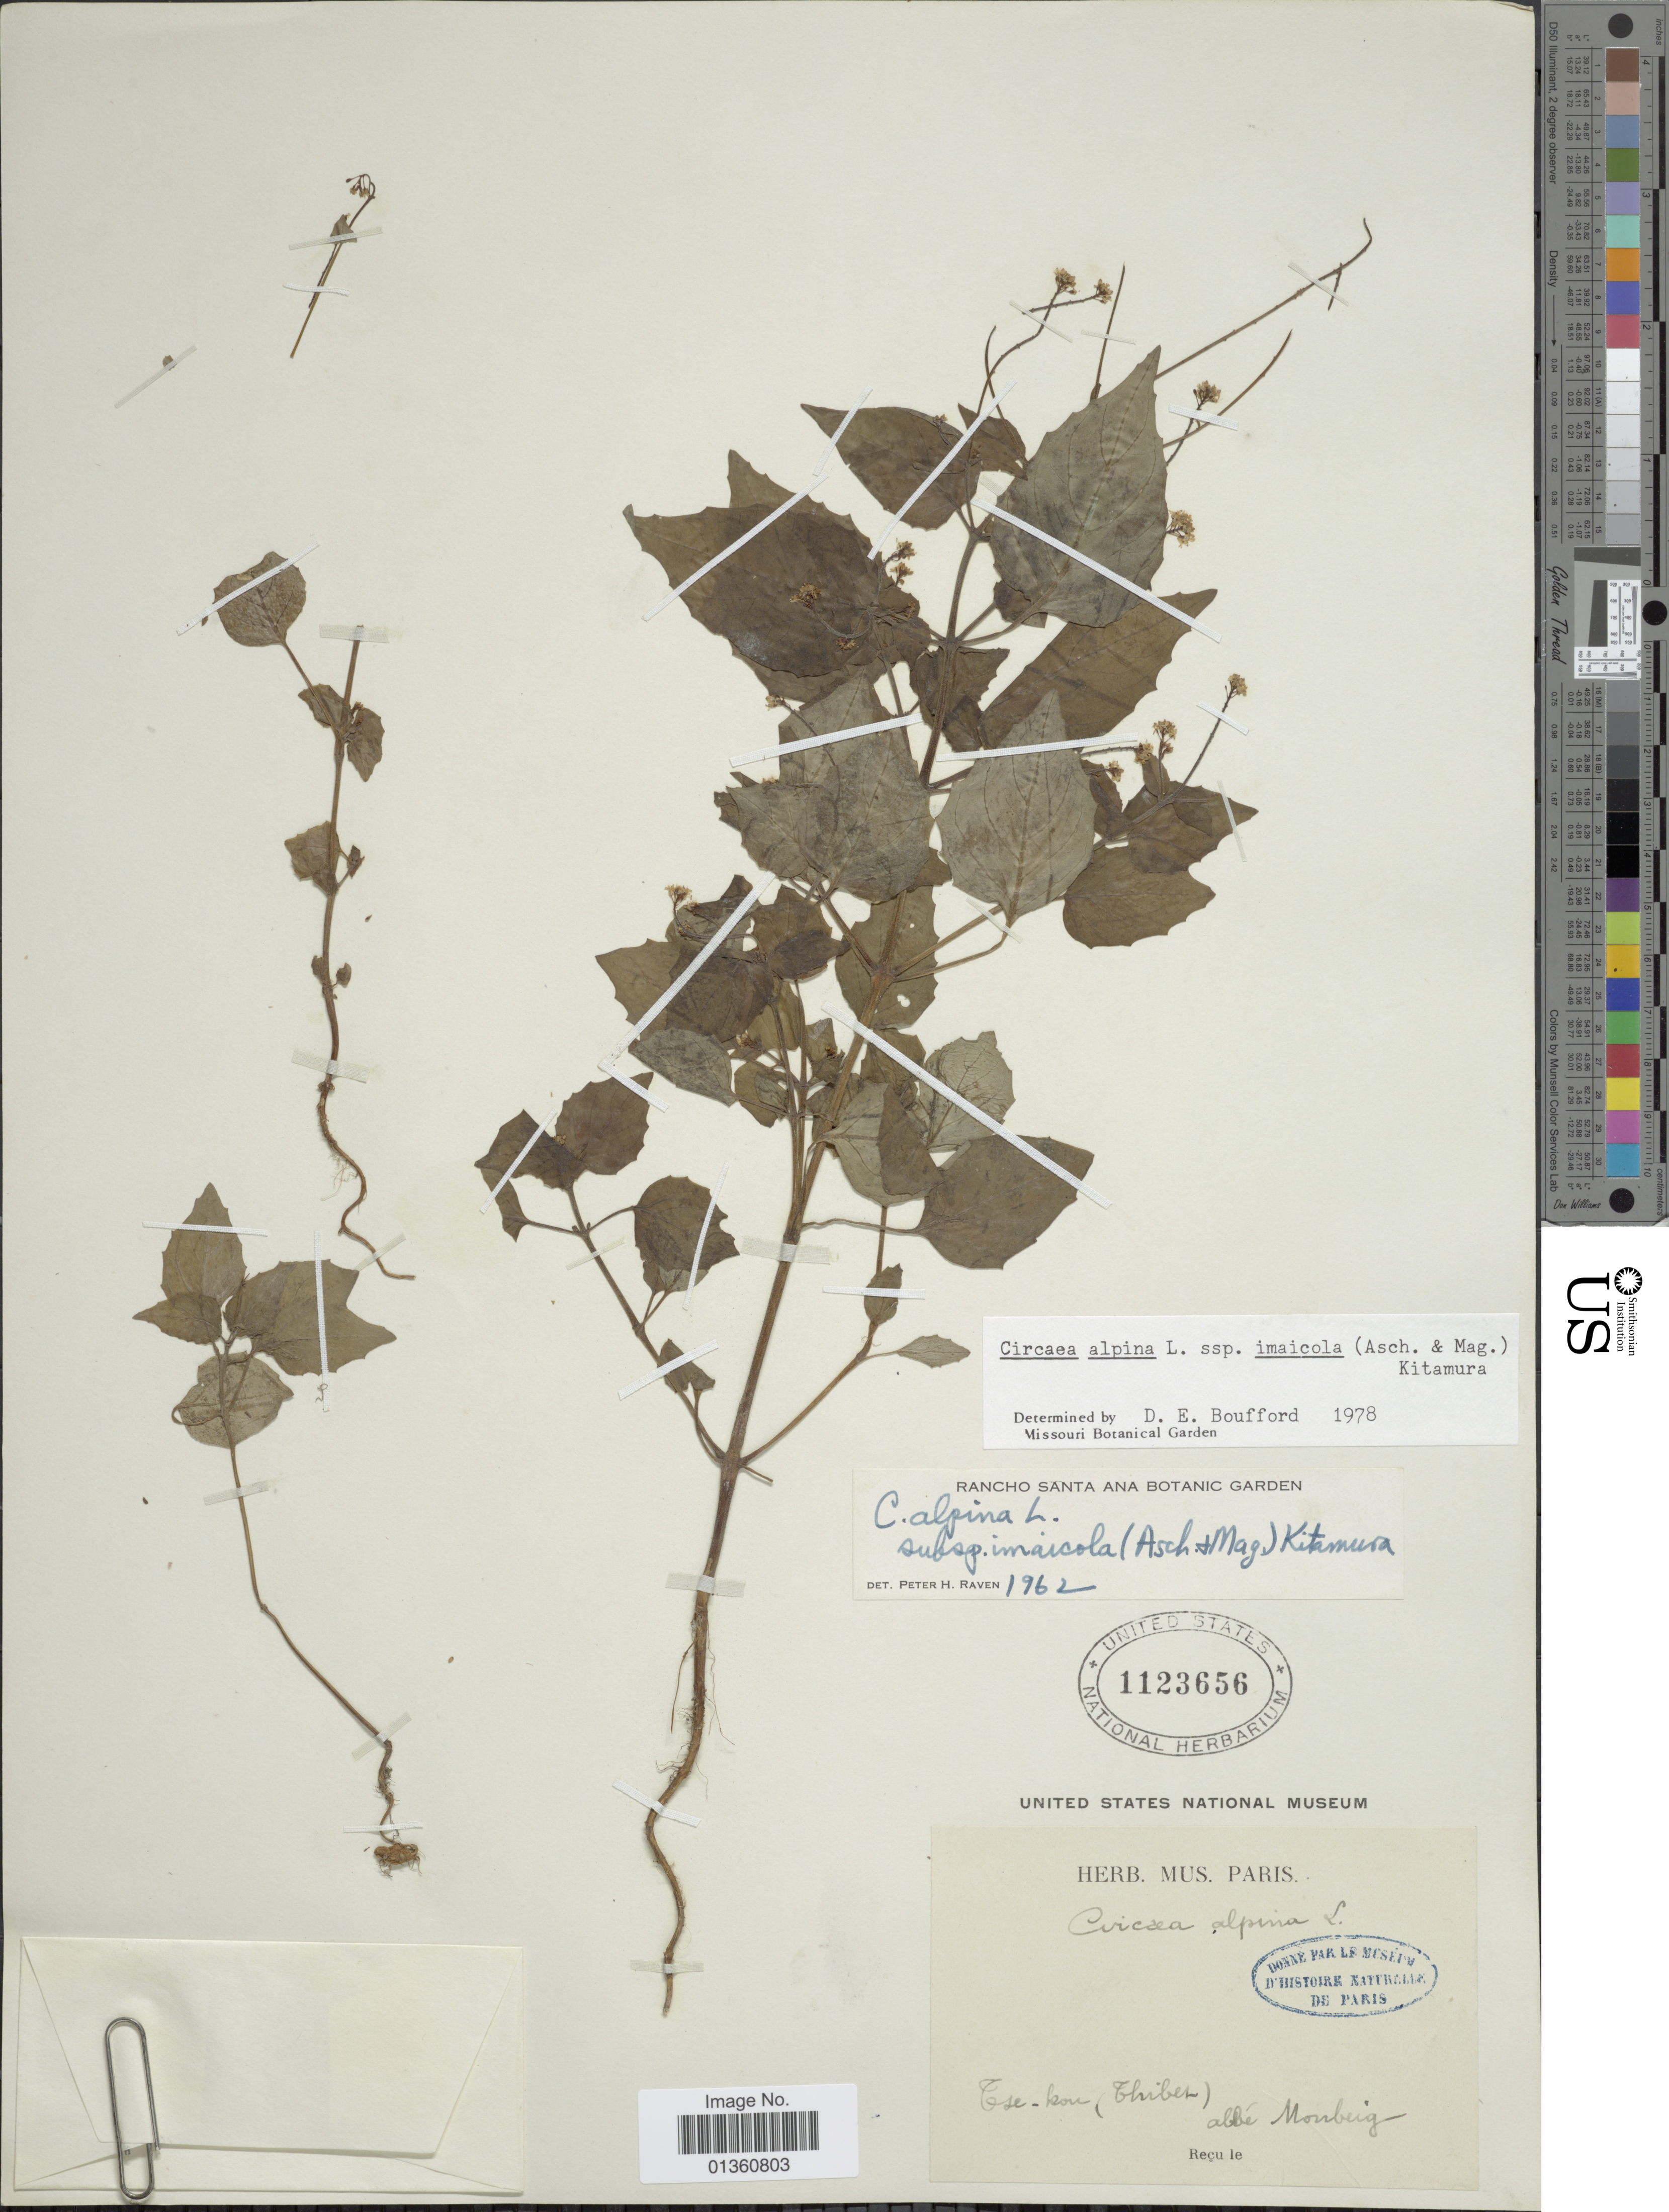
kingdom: Plantae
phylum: Tracheophyta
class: Magnoliopsida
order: Myrtales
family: Onagraceae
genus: Circaea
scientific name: Circaea alpina subsp. imaicola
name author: (Asch. & Magnus) Kitam.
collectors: A. Monbeig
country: China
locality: Tse-kou (Thibet)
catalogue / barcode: US 1123656